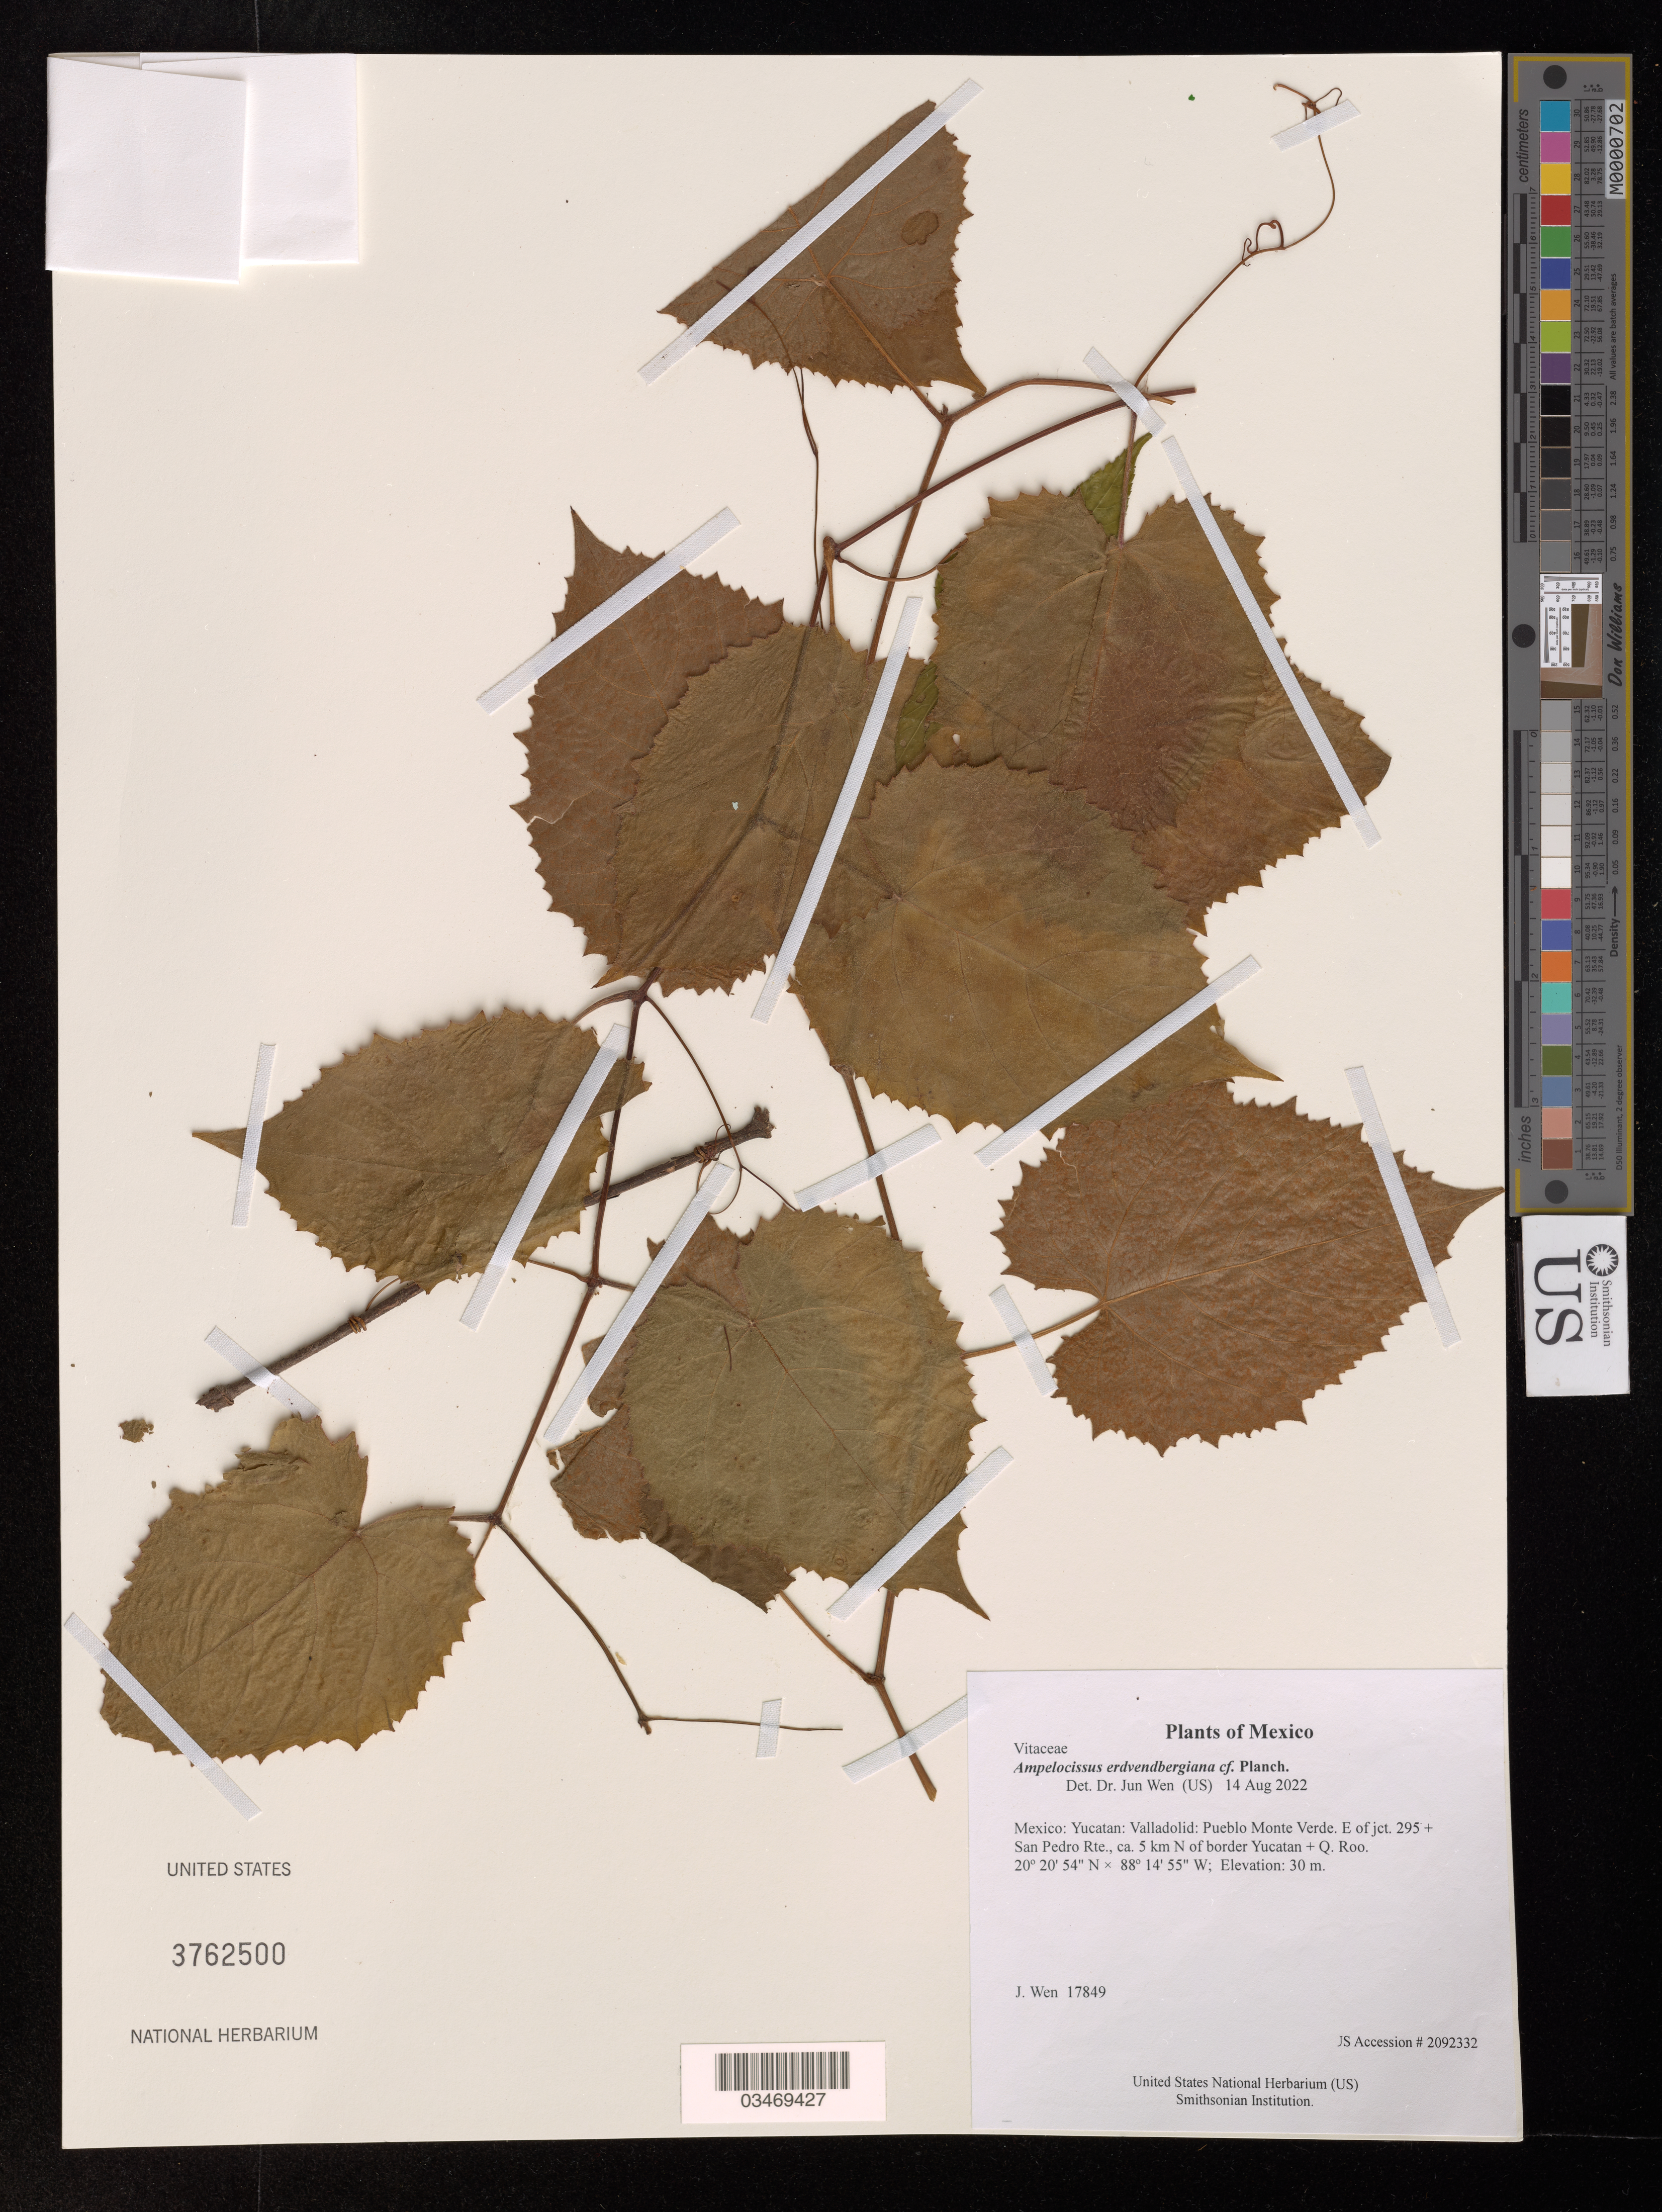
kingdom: Plantae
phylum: Tracheophyta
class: Magnoliopsida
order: Vitales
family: Vitaceae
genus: Ampelocissus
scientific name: Ampelocissus erdvendbergiana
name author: Planch.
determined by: Wen, Jun, (BOT), Smithsonian Institution - National Museum of Natural History (UNITED STATES)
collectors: J. Wen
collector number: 17849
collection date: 2022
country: Mexico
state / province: Yucatan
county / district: Valladolid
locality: Pueblo Monte Verde. E of jct. 295 + San Pedro Rte., ca. 5 km N of border Yucatan + Q. Roo.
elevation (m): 30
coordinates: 20 20 54 N, 88 14 55 W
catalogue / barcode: US 3762500